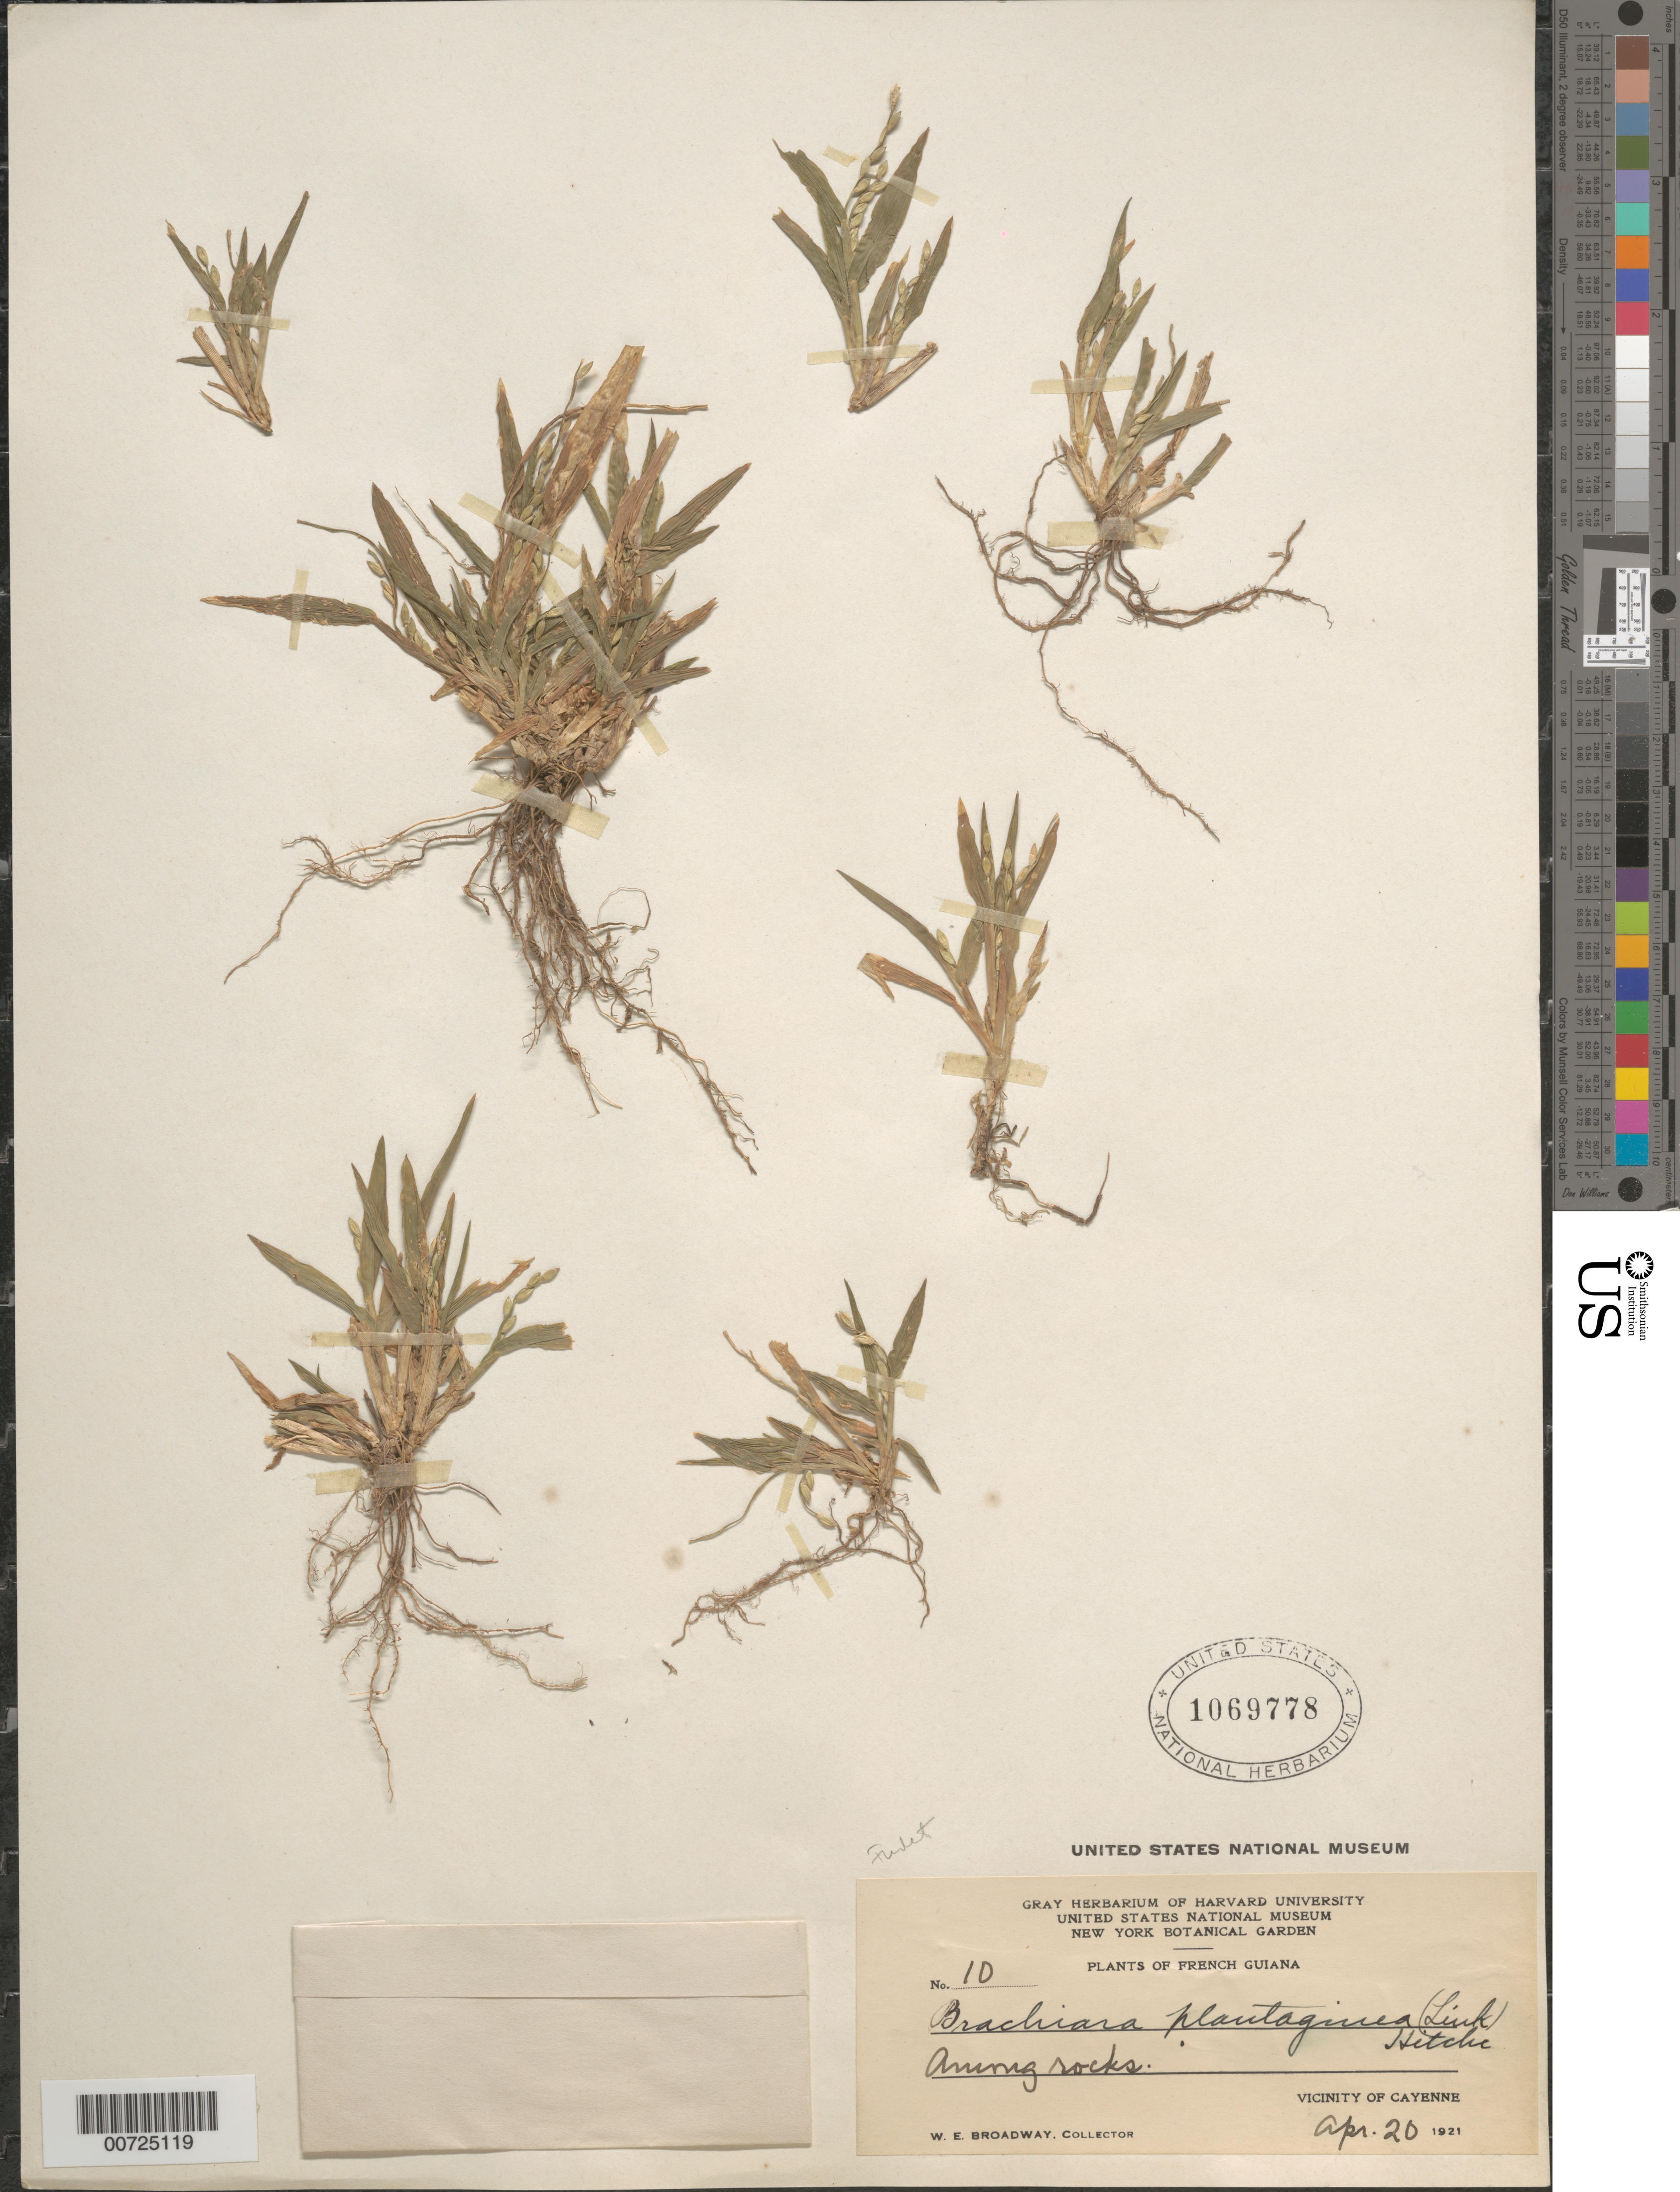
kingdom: Plantae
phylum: Tracheophyta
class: Liliopsida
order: Poales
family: Poaceae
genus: Brachiaria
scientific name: Brachiaria sp.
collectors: W. E. Broadway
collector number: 10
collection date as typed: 20-Apr-20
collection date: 1920-04-20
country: French Guiana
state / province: Cayenne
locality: Cayenne, vic.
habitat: Among rocks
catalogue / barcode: US 1069778